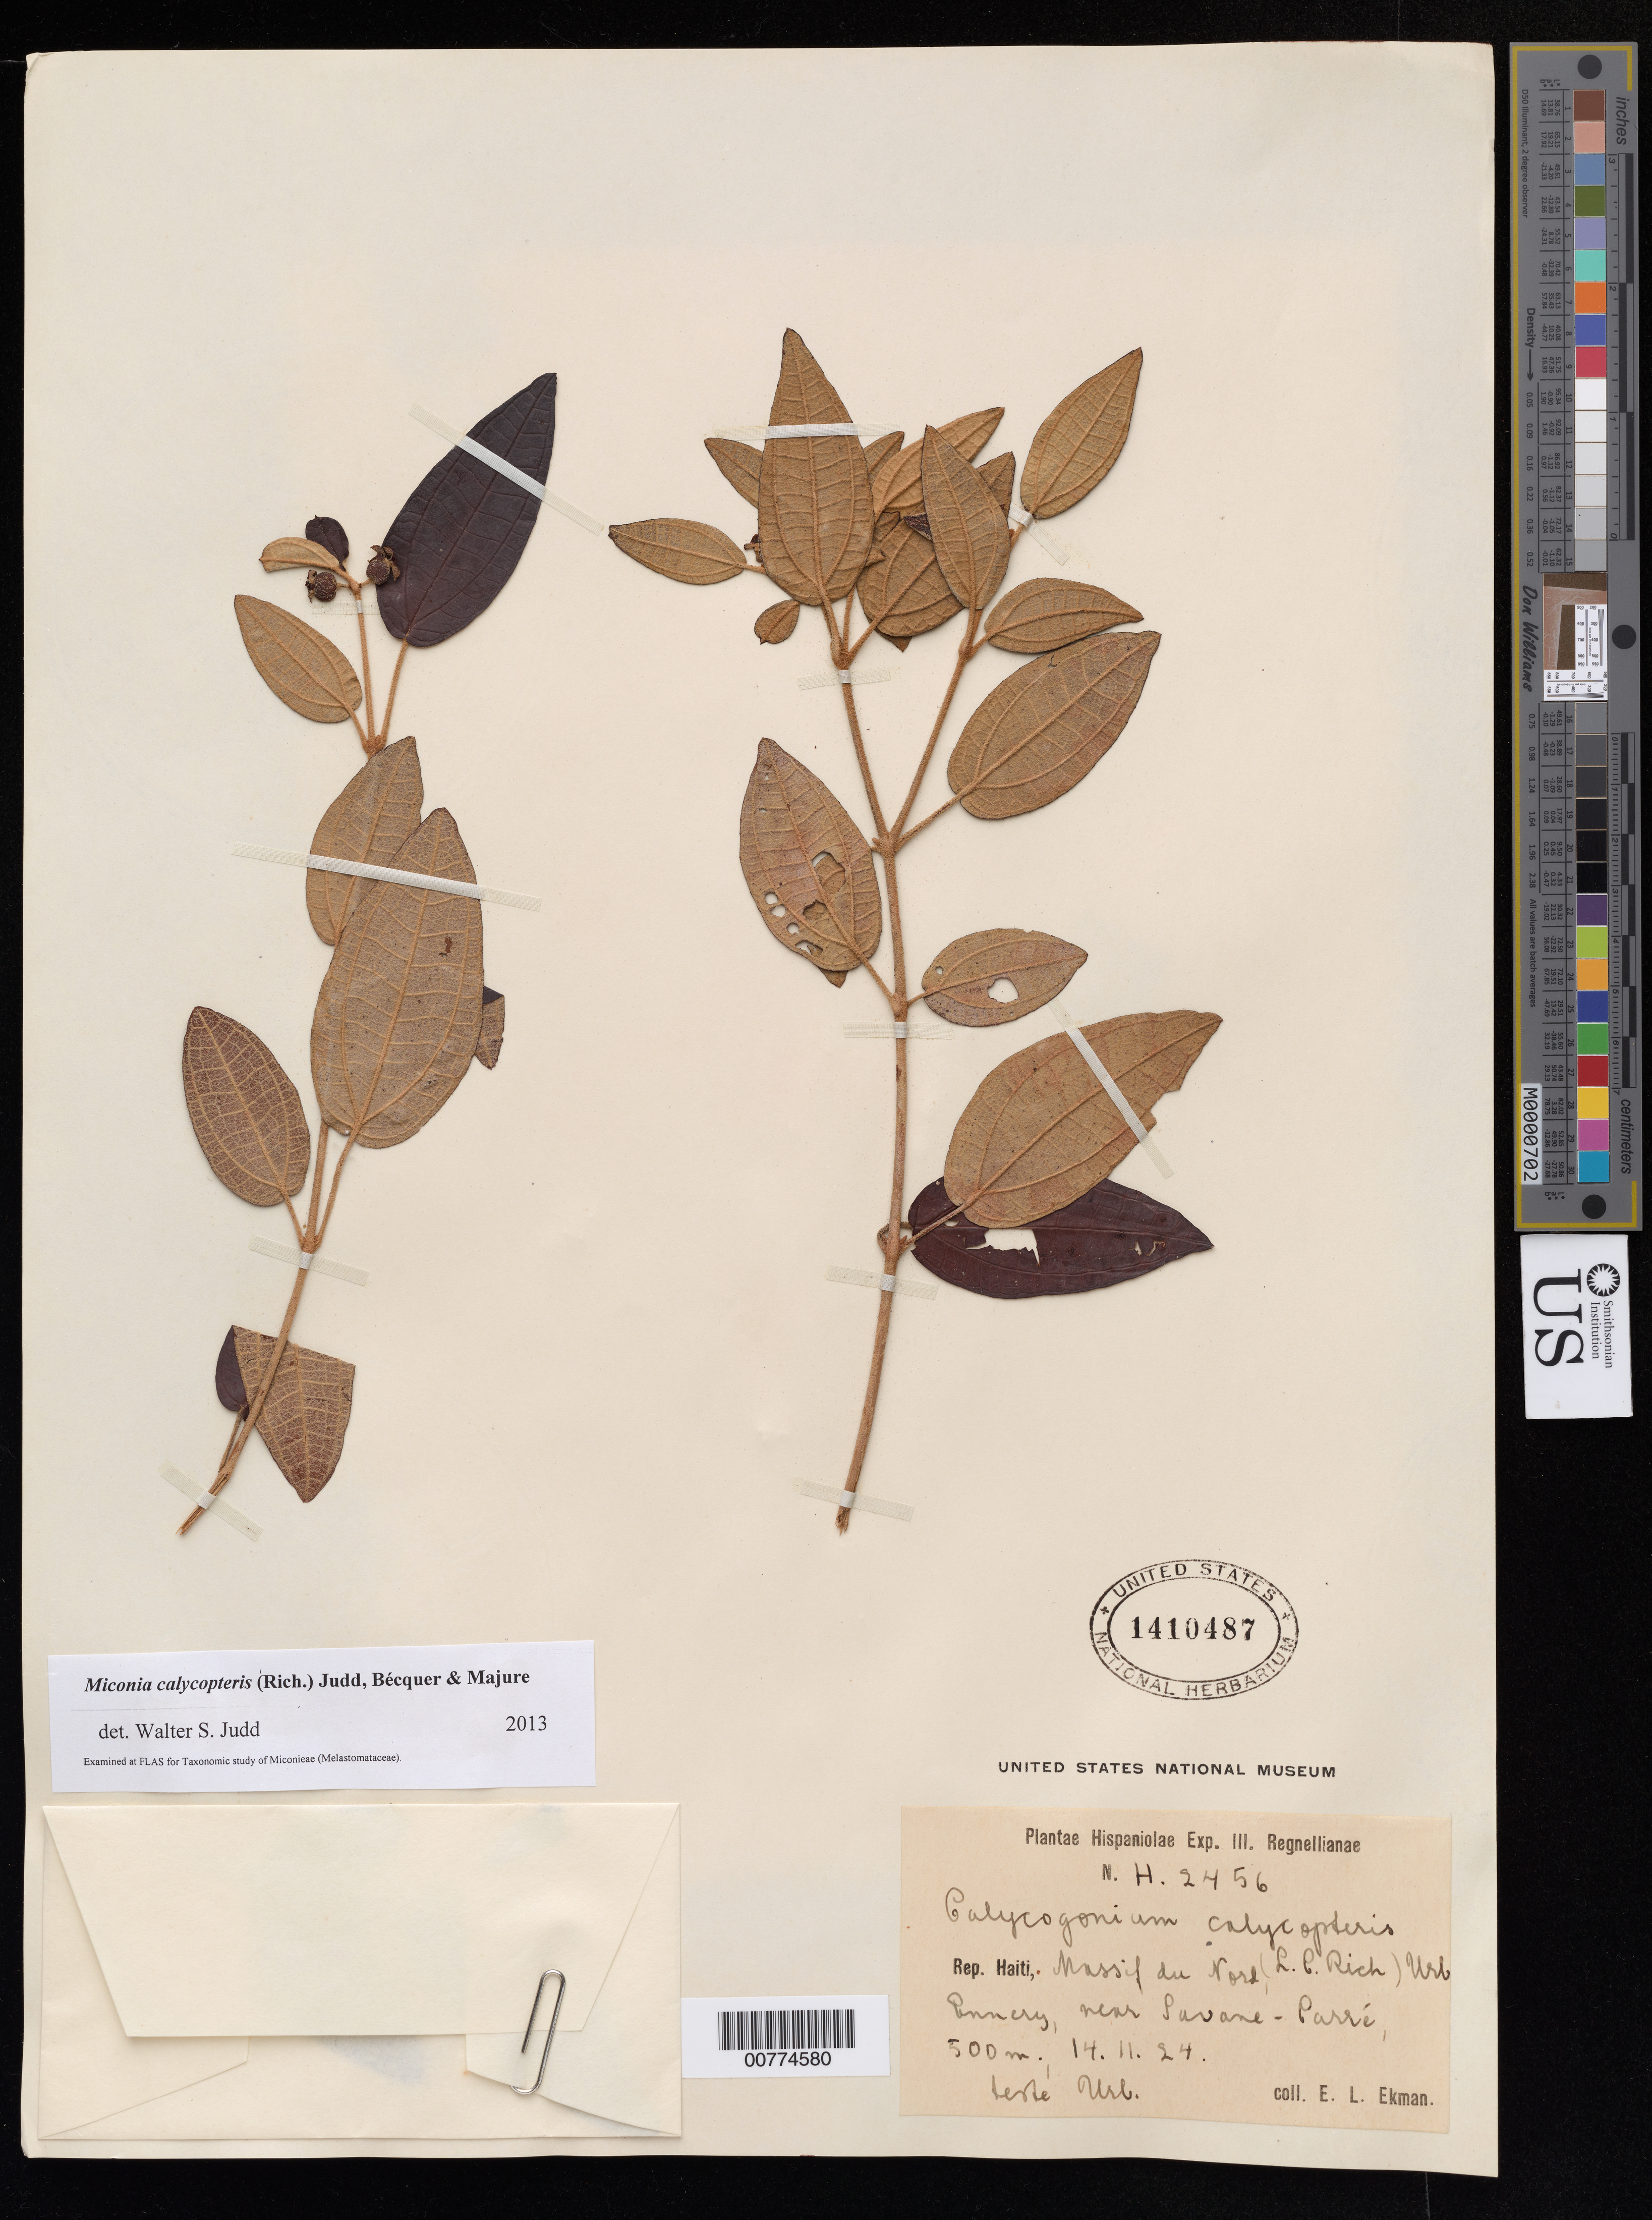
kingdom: Plantae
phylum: Tracheophyta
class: Magnoliopsida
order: Myrtales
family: Melastomataceae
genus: Miconia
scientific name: Miconia calycopteris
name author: (Rich.) Judd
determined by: Judd, Walter S.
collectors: E. L. Ekman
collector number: H 2456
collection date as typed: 14 Nov 1924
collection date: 1924-11-14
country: Haiti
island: Hispaniola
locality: Massif du Nord, Ennery, near Lavone-Carré.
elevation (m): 500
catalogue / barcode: US 1410487